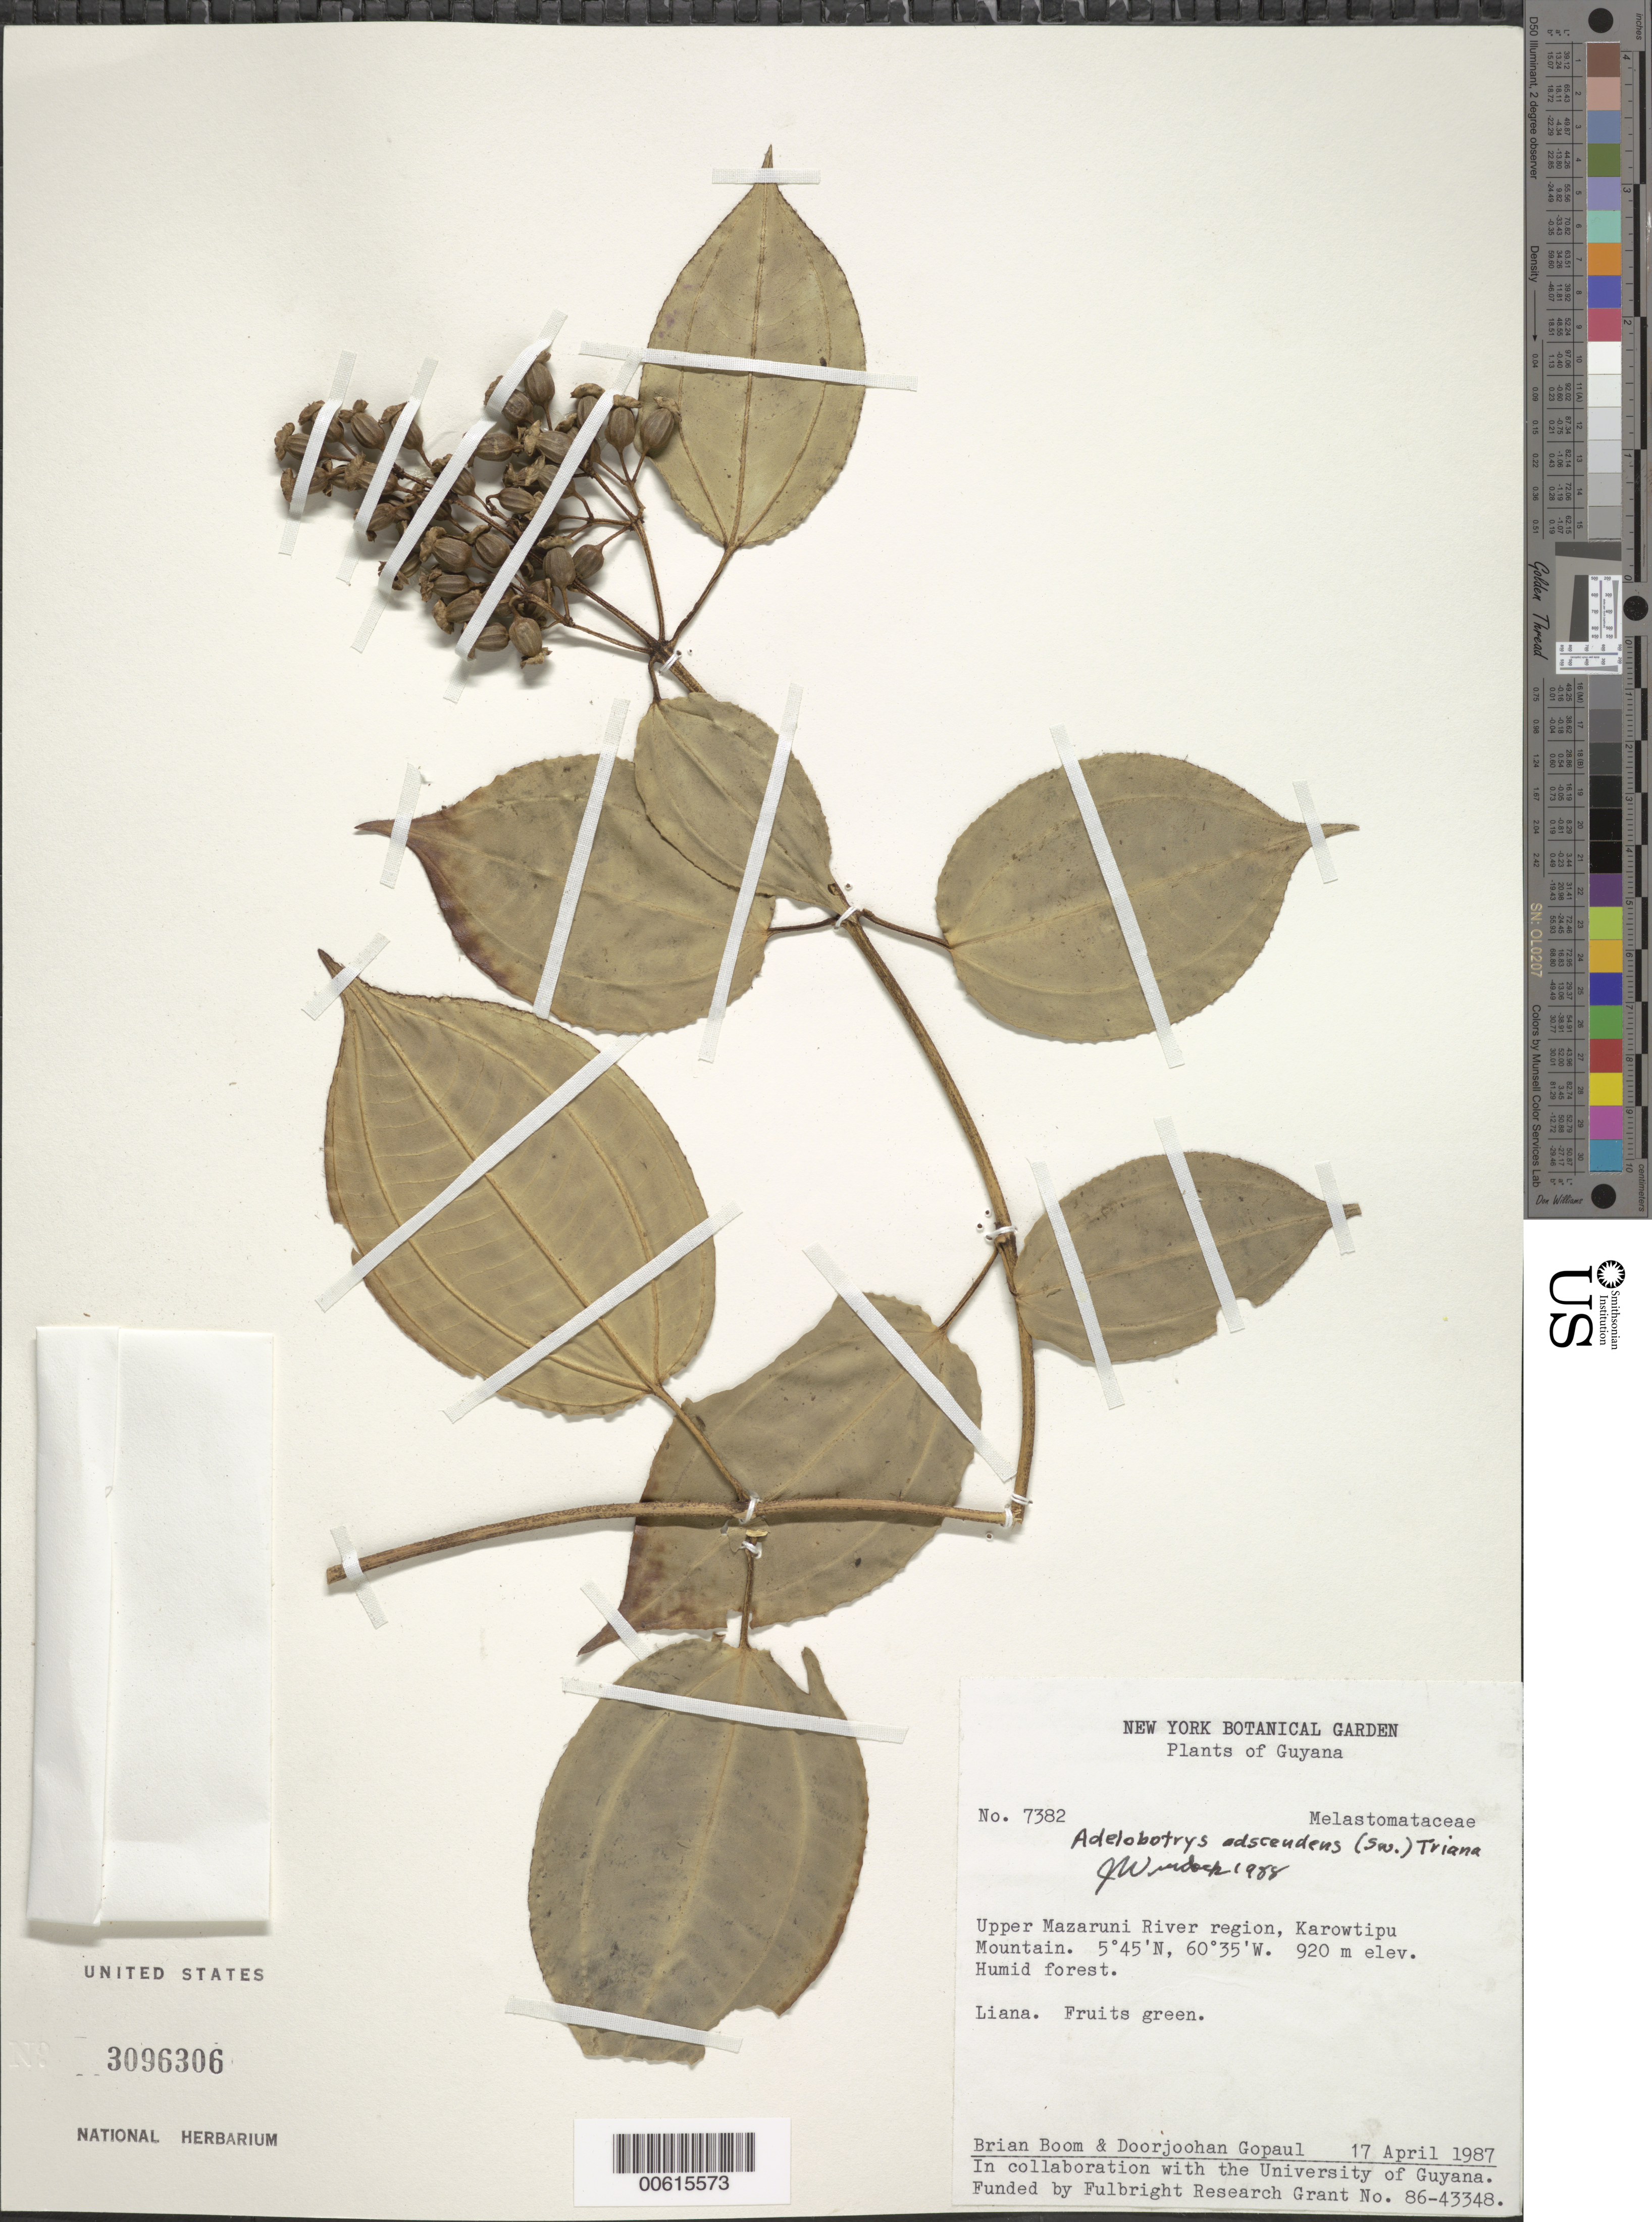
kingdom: Plantae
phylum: Tracheophyta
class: Magnoliopsida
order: Myrtales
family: Melastomataceae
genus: Adelobotrys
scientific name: Adelobotrys adscendens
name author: (Sw.) Triana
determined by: Wurdack, John J., (US), US (UNITED STATES)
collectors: B. M. Boom & D. Gopaul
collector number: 7382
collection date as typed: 17-Apr-87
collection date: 1987-04-17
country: Guyana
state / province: Cuyuni-Mazaruni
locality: Karowtipu Mountain, S slope, upper Mazaruni R. region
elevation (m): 920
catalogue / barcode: US 3096306